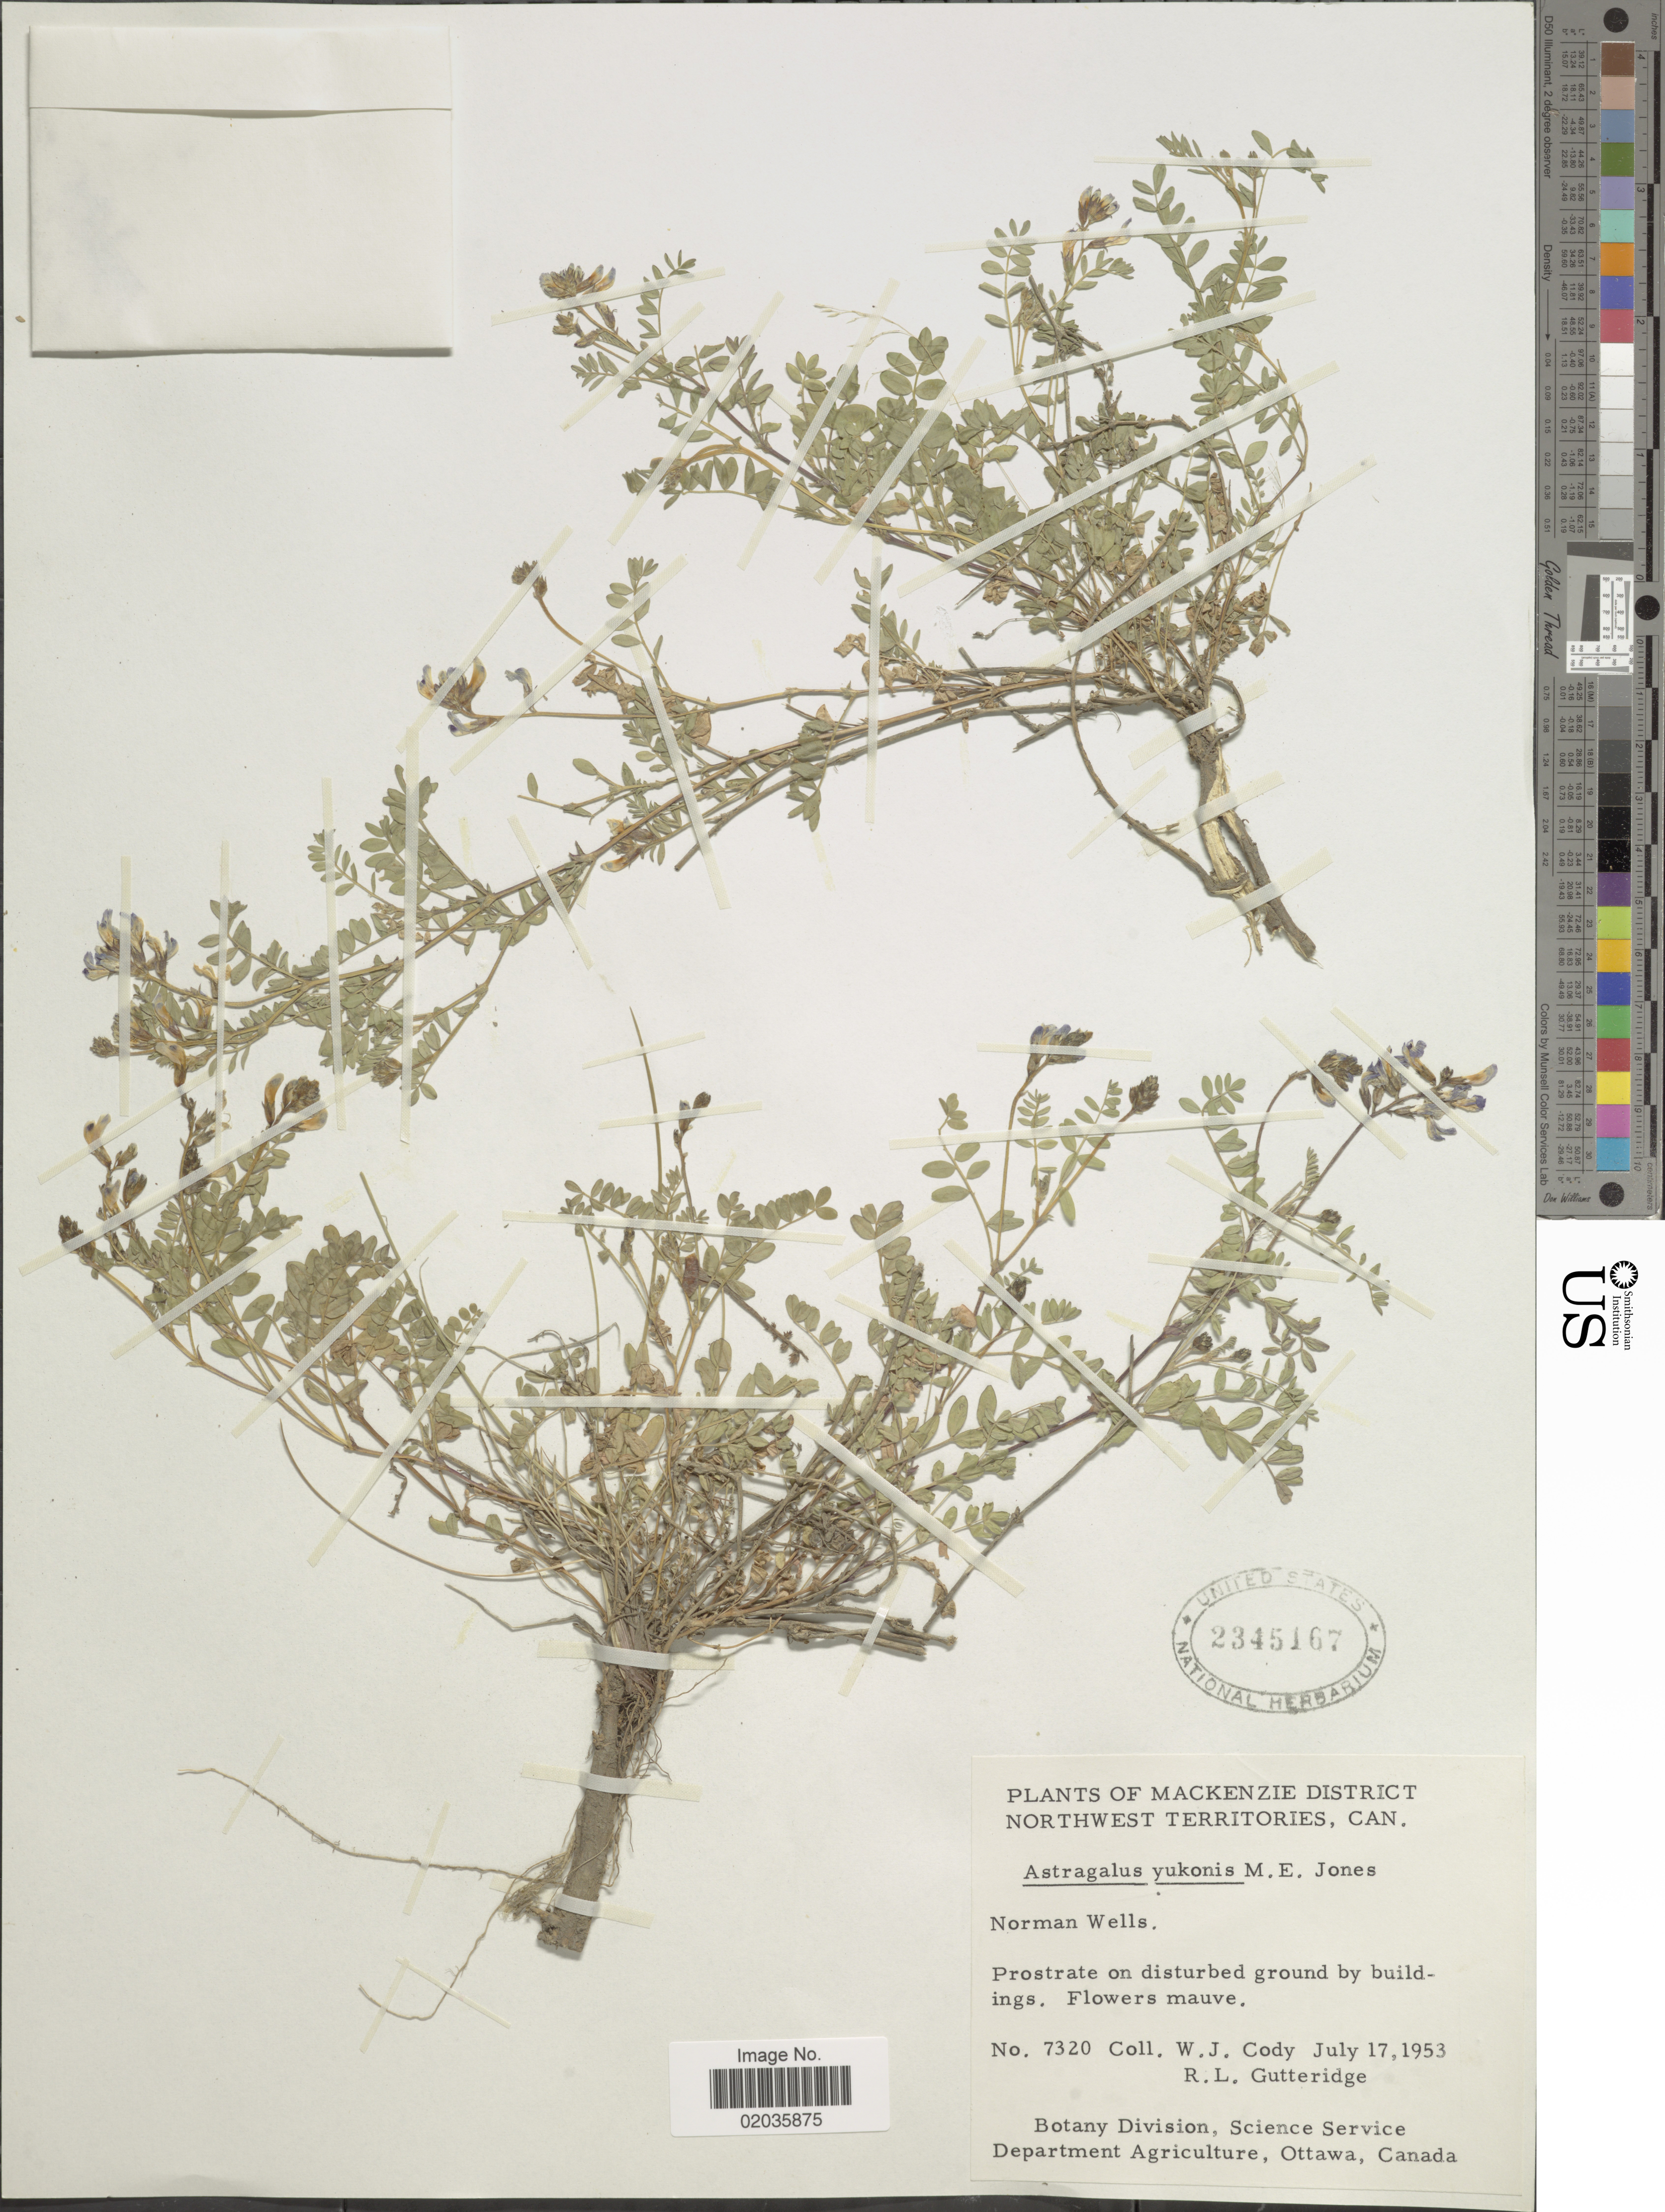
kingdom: Plantae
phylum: Tracheophyta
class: Magnoliopsida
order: Fabales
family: Fabaceae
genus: Astragalus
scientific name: Astragalus yukonis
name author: M.E. Jones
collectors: W. Cody & R. Gutteridge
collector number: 7320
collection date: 1953-07-17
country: Canada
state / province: Northwest Territories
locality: Mackenzie District, Norman Wells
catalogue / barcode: US 2345167